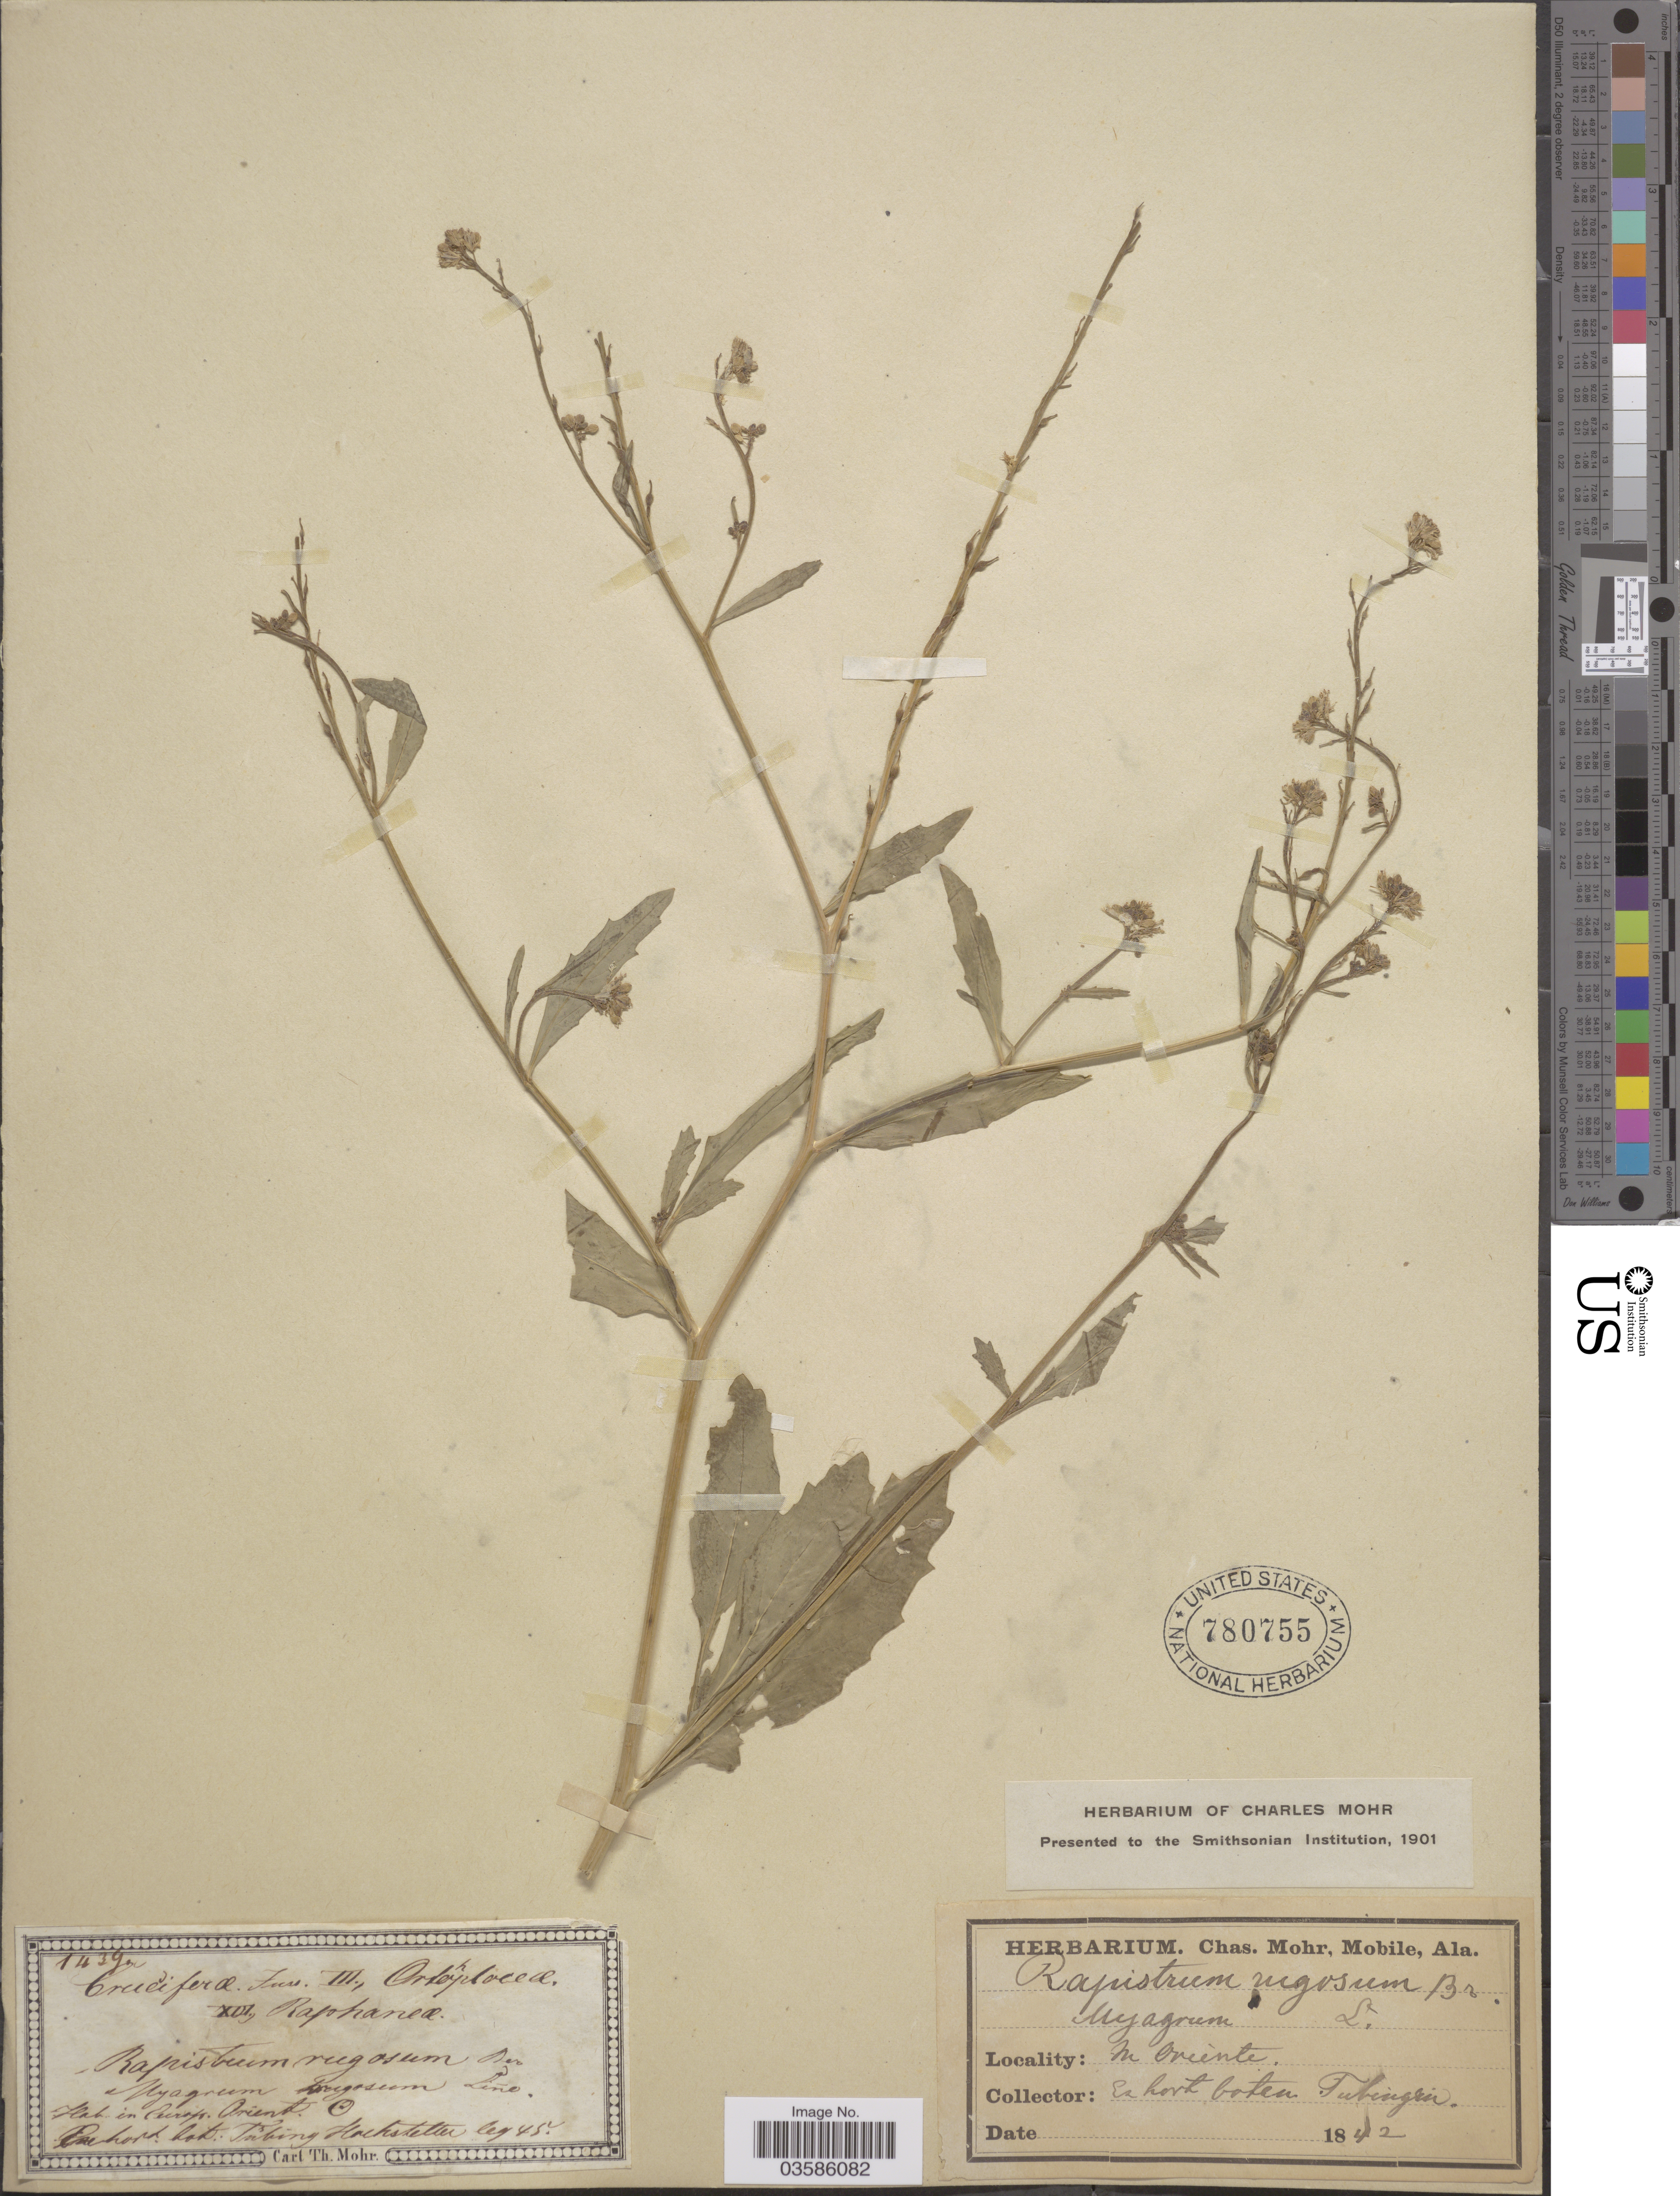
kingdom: Plantae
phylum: Tracheophyta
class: Magnoliopsida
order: Brassicales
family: Brassicaceae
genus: Rapistrum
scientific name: Rapistrum rugosum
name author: (L.) All.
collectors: -. Hochstetter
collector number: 1439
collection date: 1842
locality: In Oriente.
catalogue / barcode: US 780755